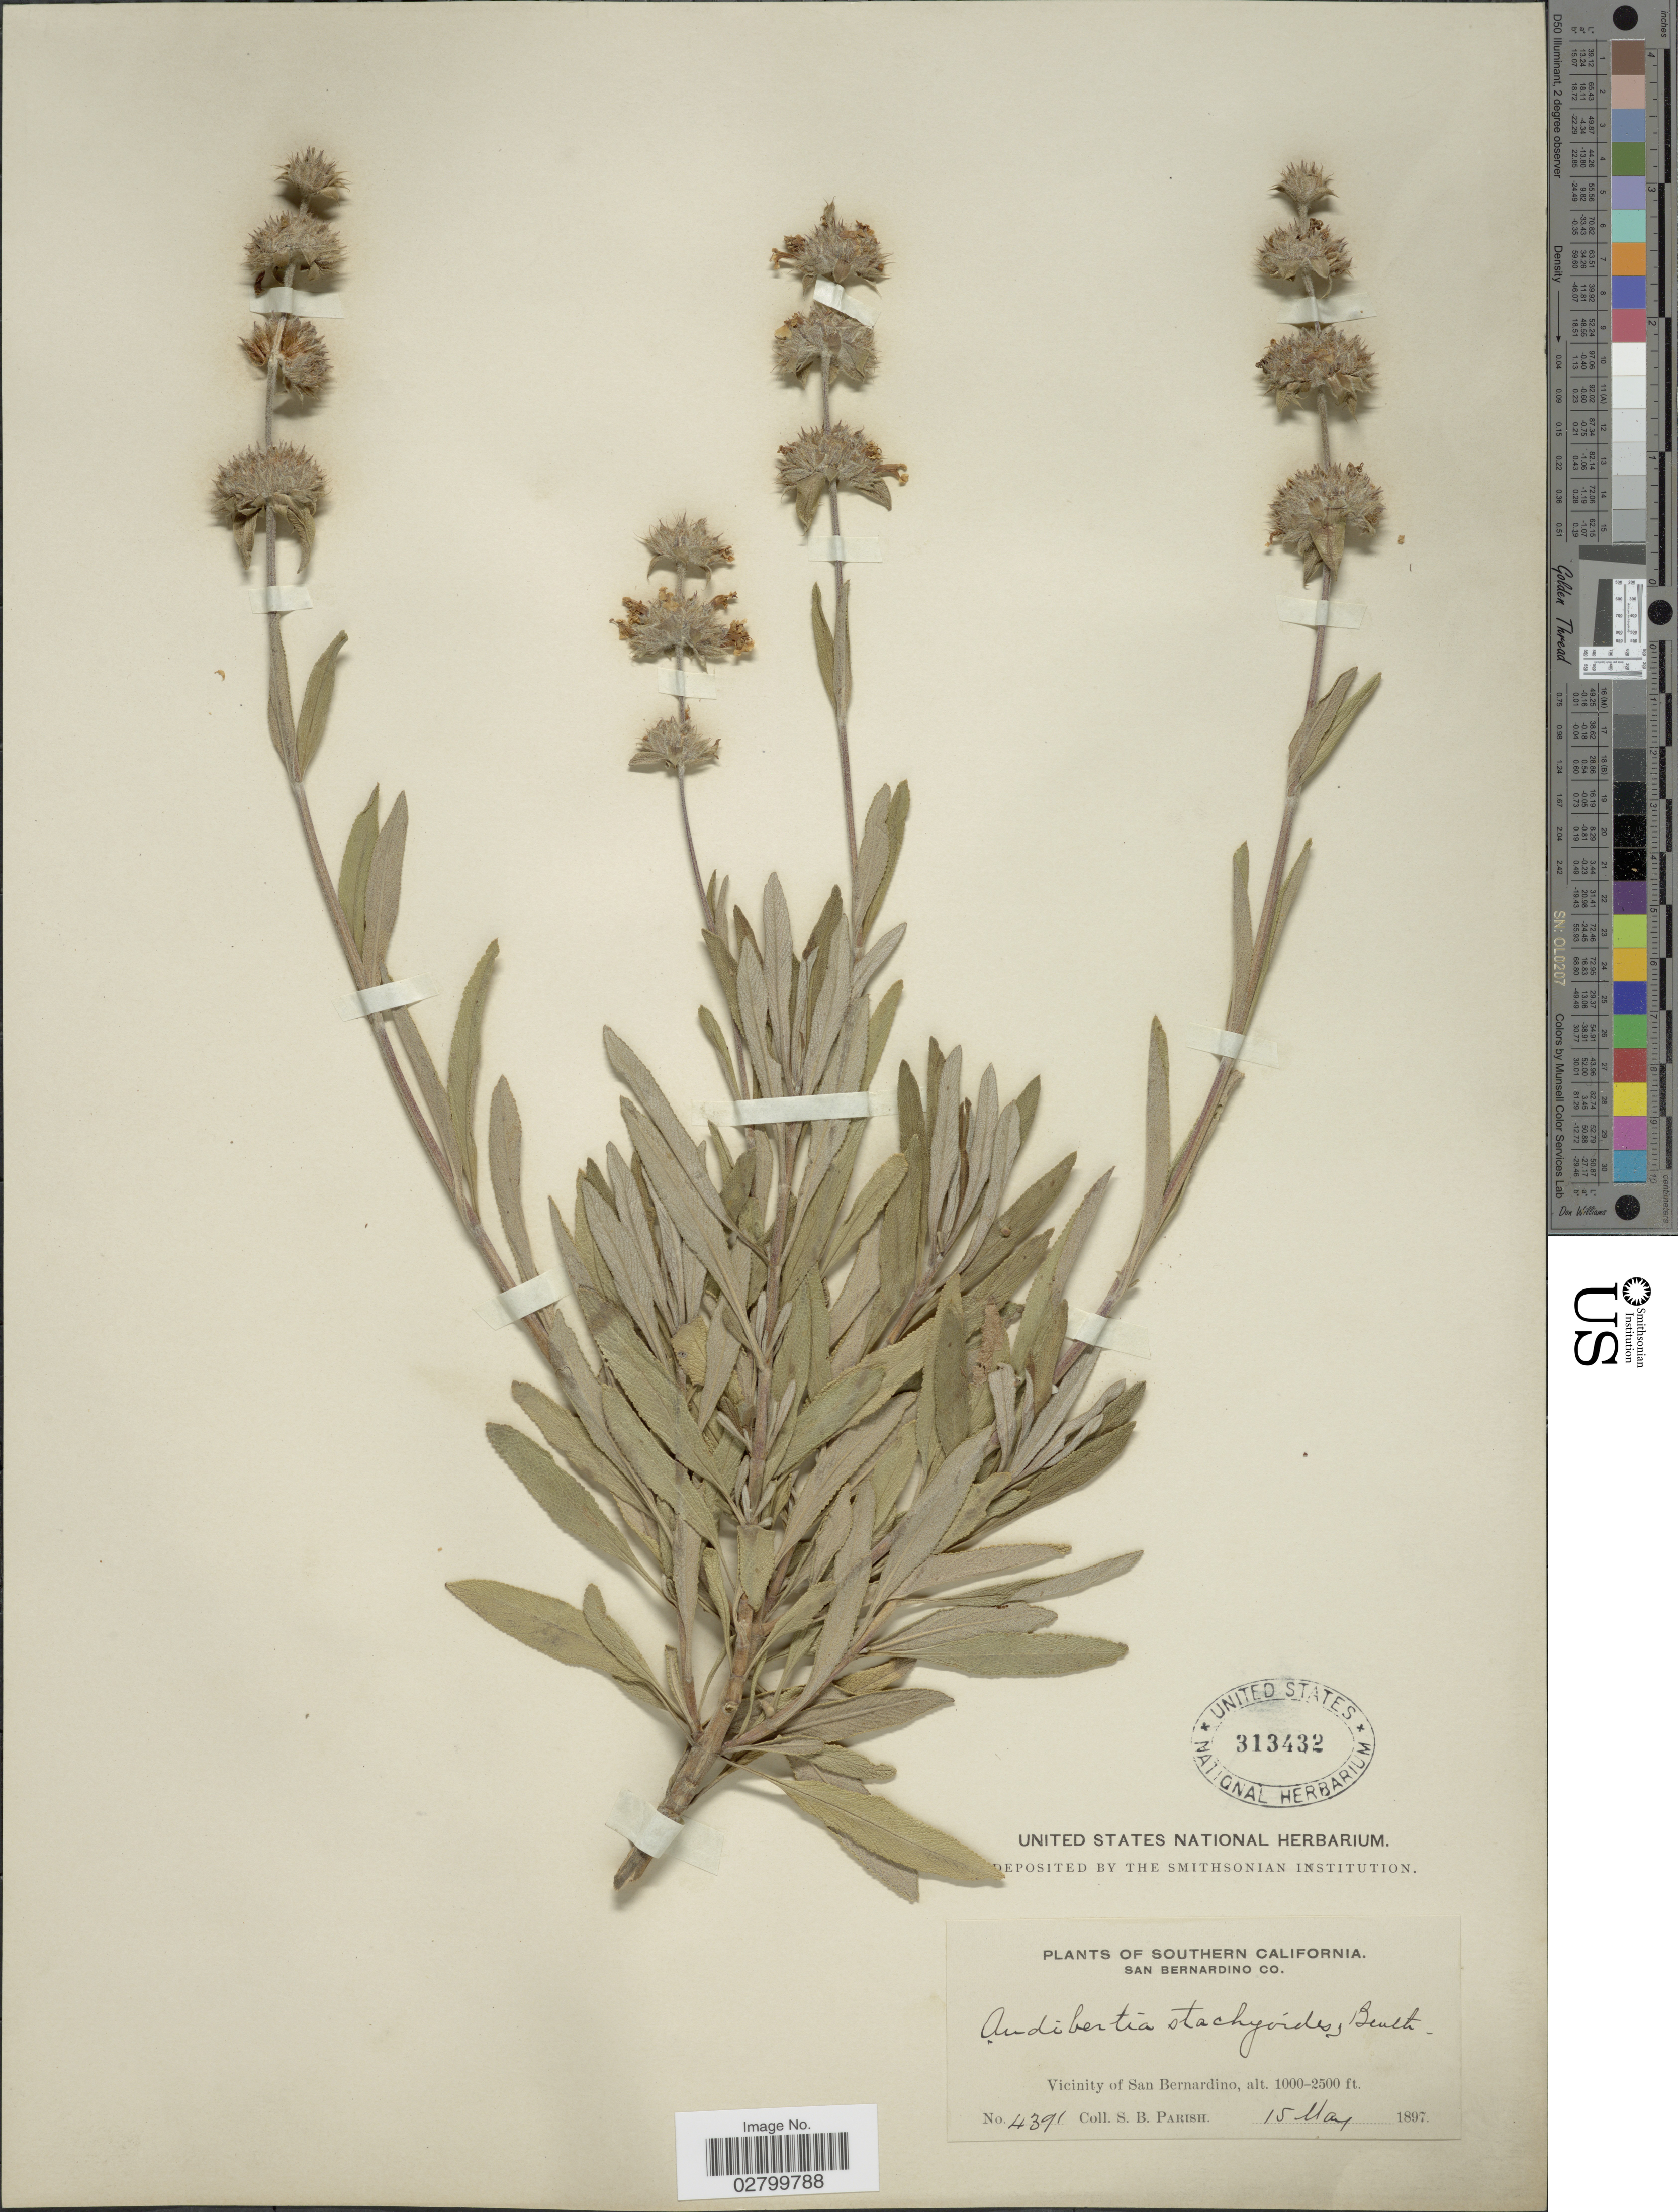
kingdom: Plantae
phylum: Tracheophyta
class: Magnoliopsida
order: Lamiales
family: Lamiaceae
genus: Salvia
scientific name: Salvia mellifera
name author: Greene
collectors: S. B. Parish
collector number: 4391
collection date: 1897-05-15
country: United States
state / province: California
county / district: San Bernardino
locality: Southern California. San Bernardino Co. Vicinity of San Bernardino.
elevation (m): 305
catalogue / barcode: US 313432